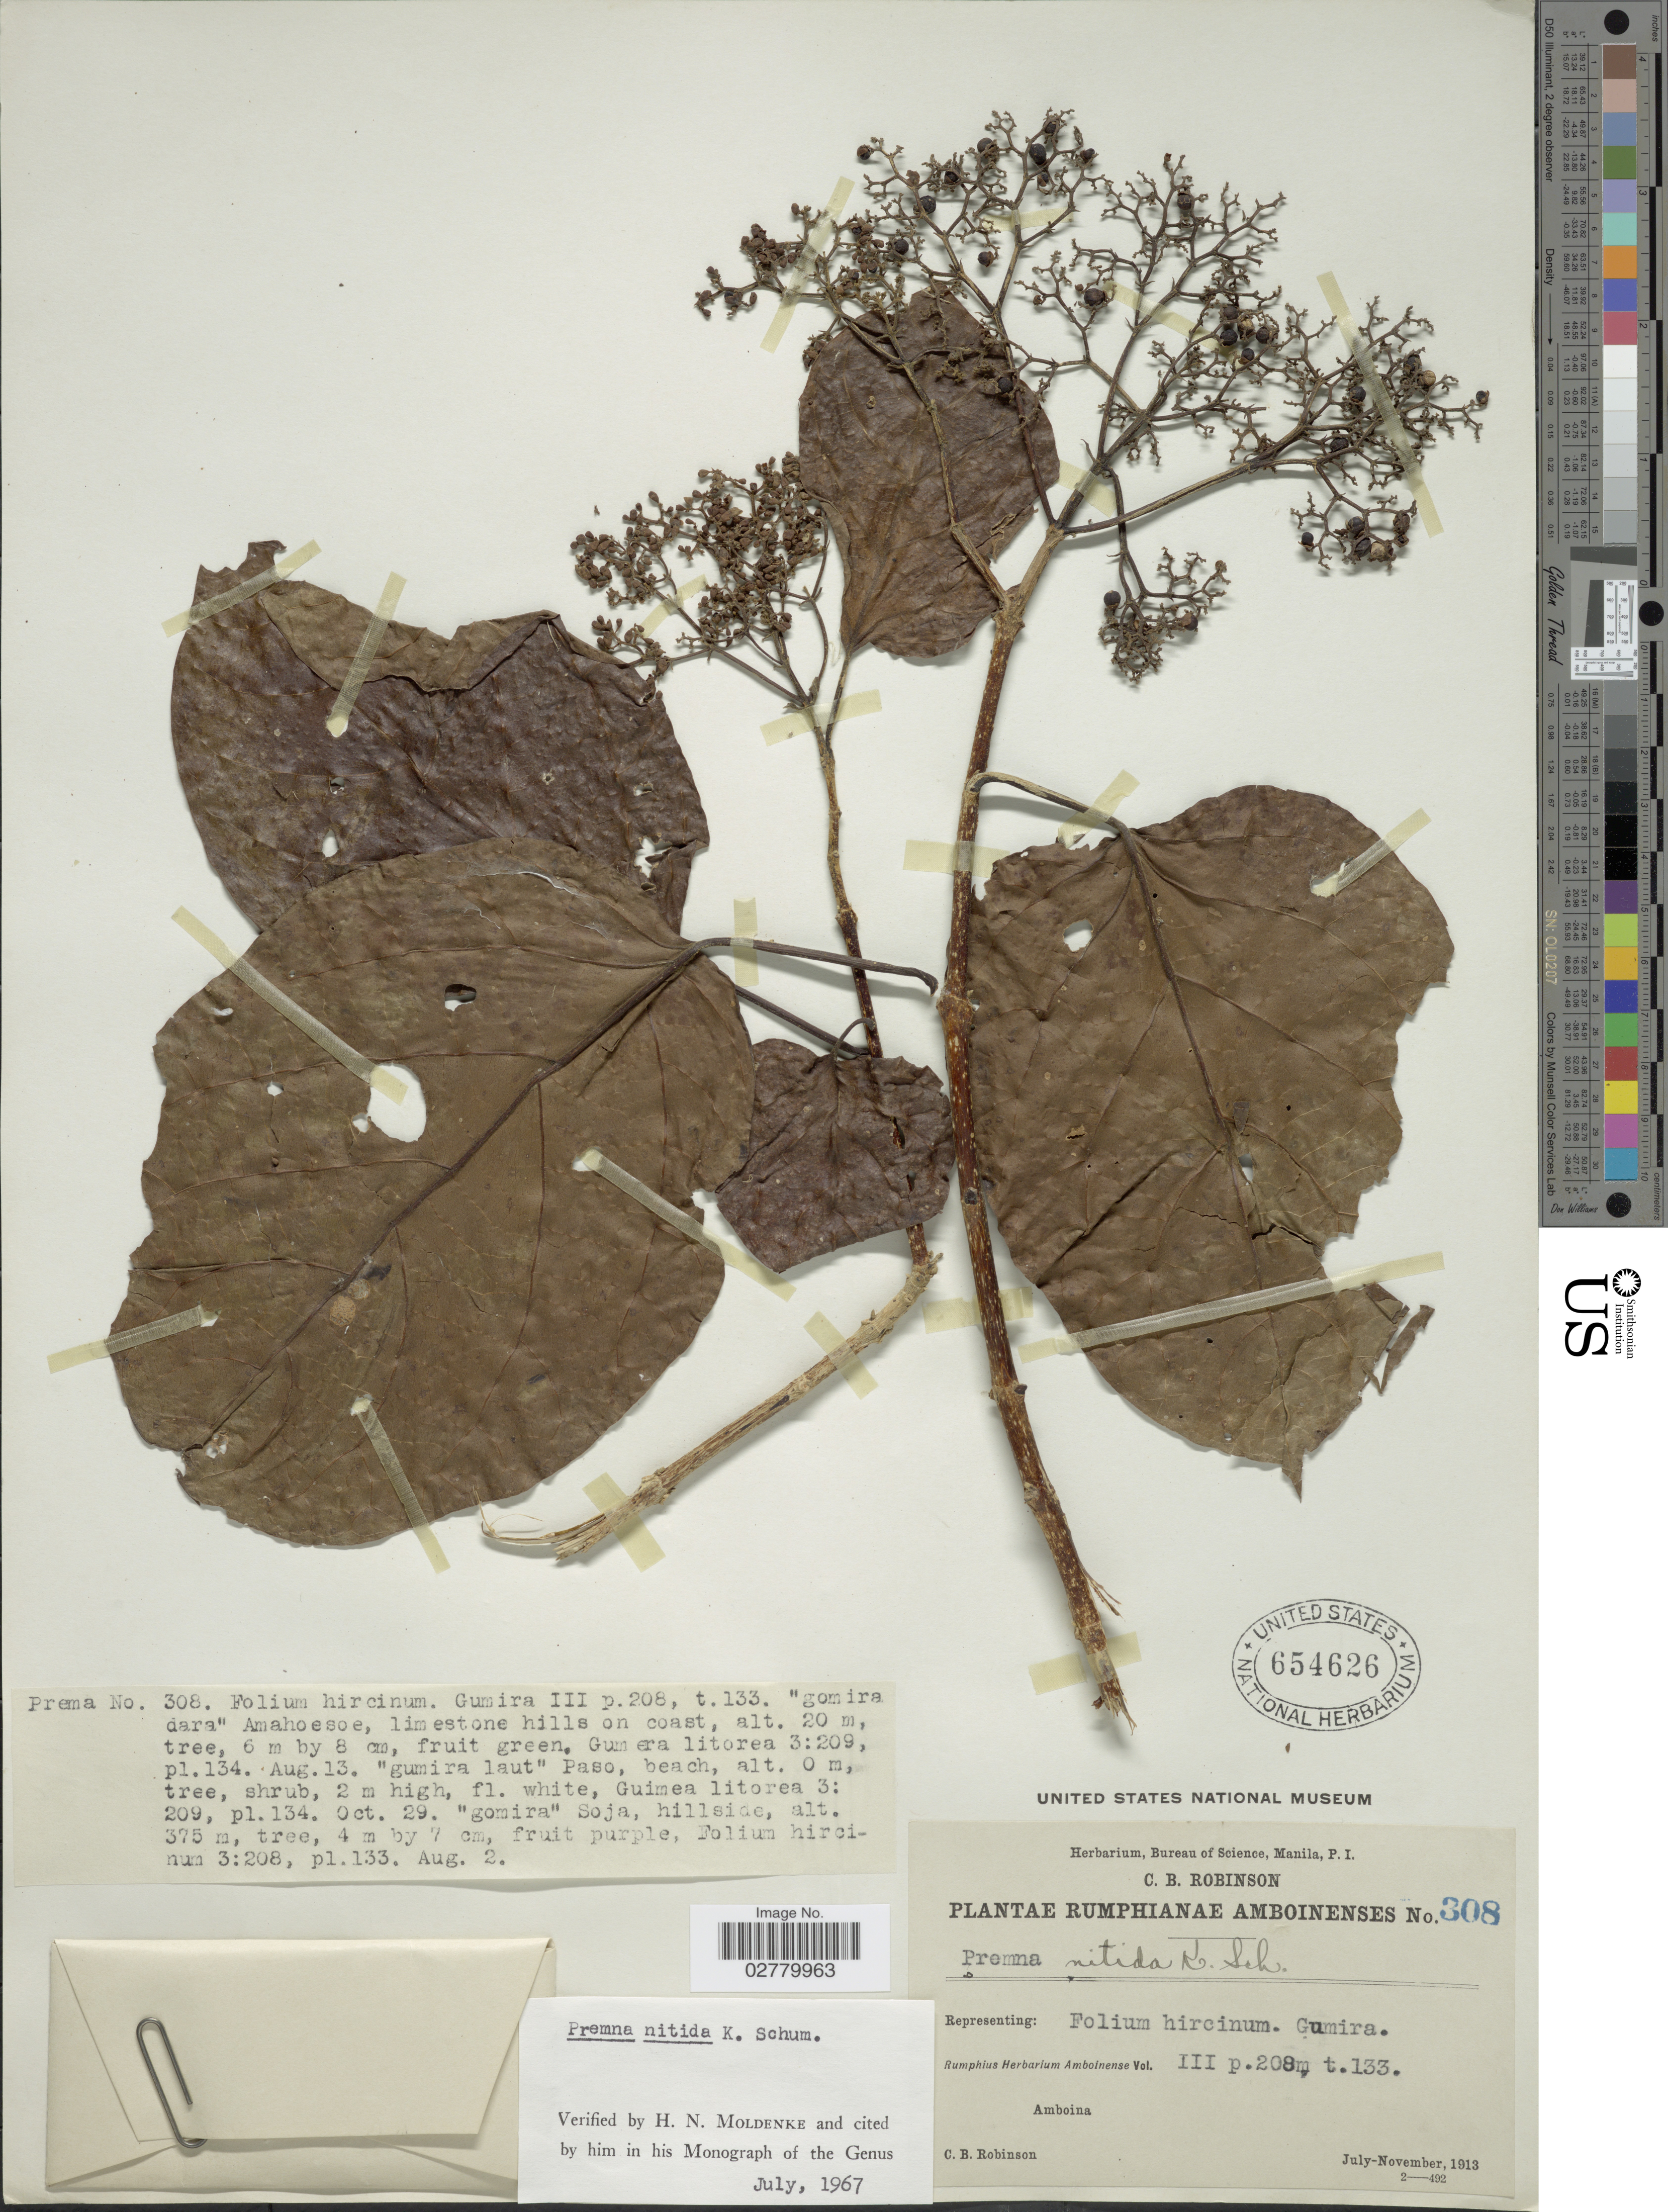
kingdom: Plantae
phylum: Tracheophyta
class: Magnoliopsida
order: Lamiales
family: Lamiaceae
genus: Premna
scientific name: Premna nitida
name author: K. Schum.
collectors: C. Robinson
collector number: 308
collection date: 1913-08-02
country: Indonesia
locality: Amboina. Amahoesoe, limestone hills on coast.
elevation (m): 20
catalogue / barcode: US 654626